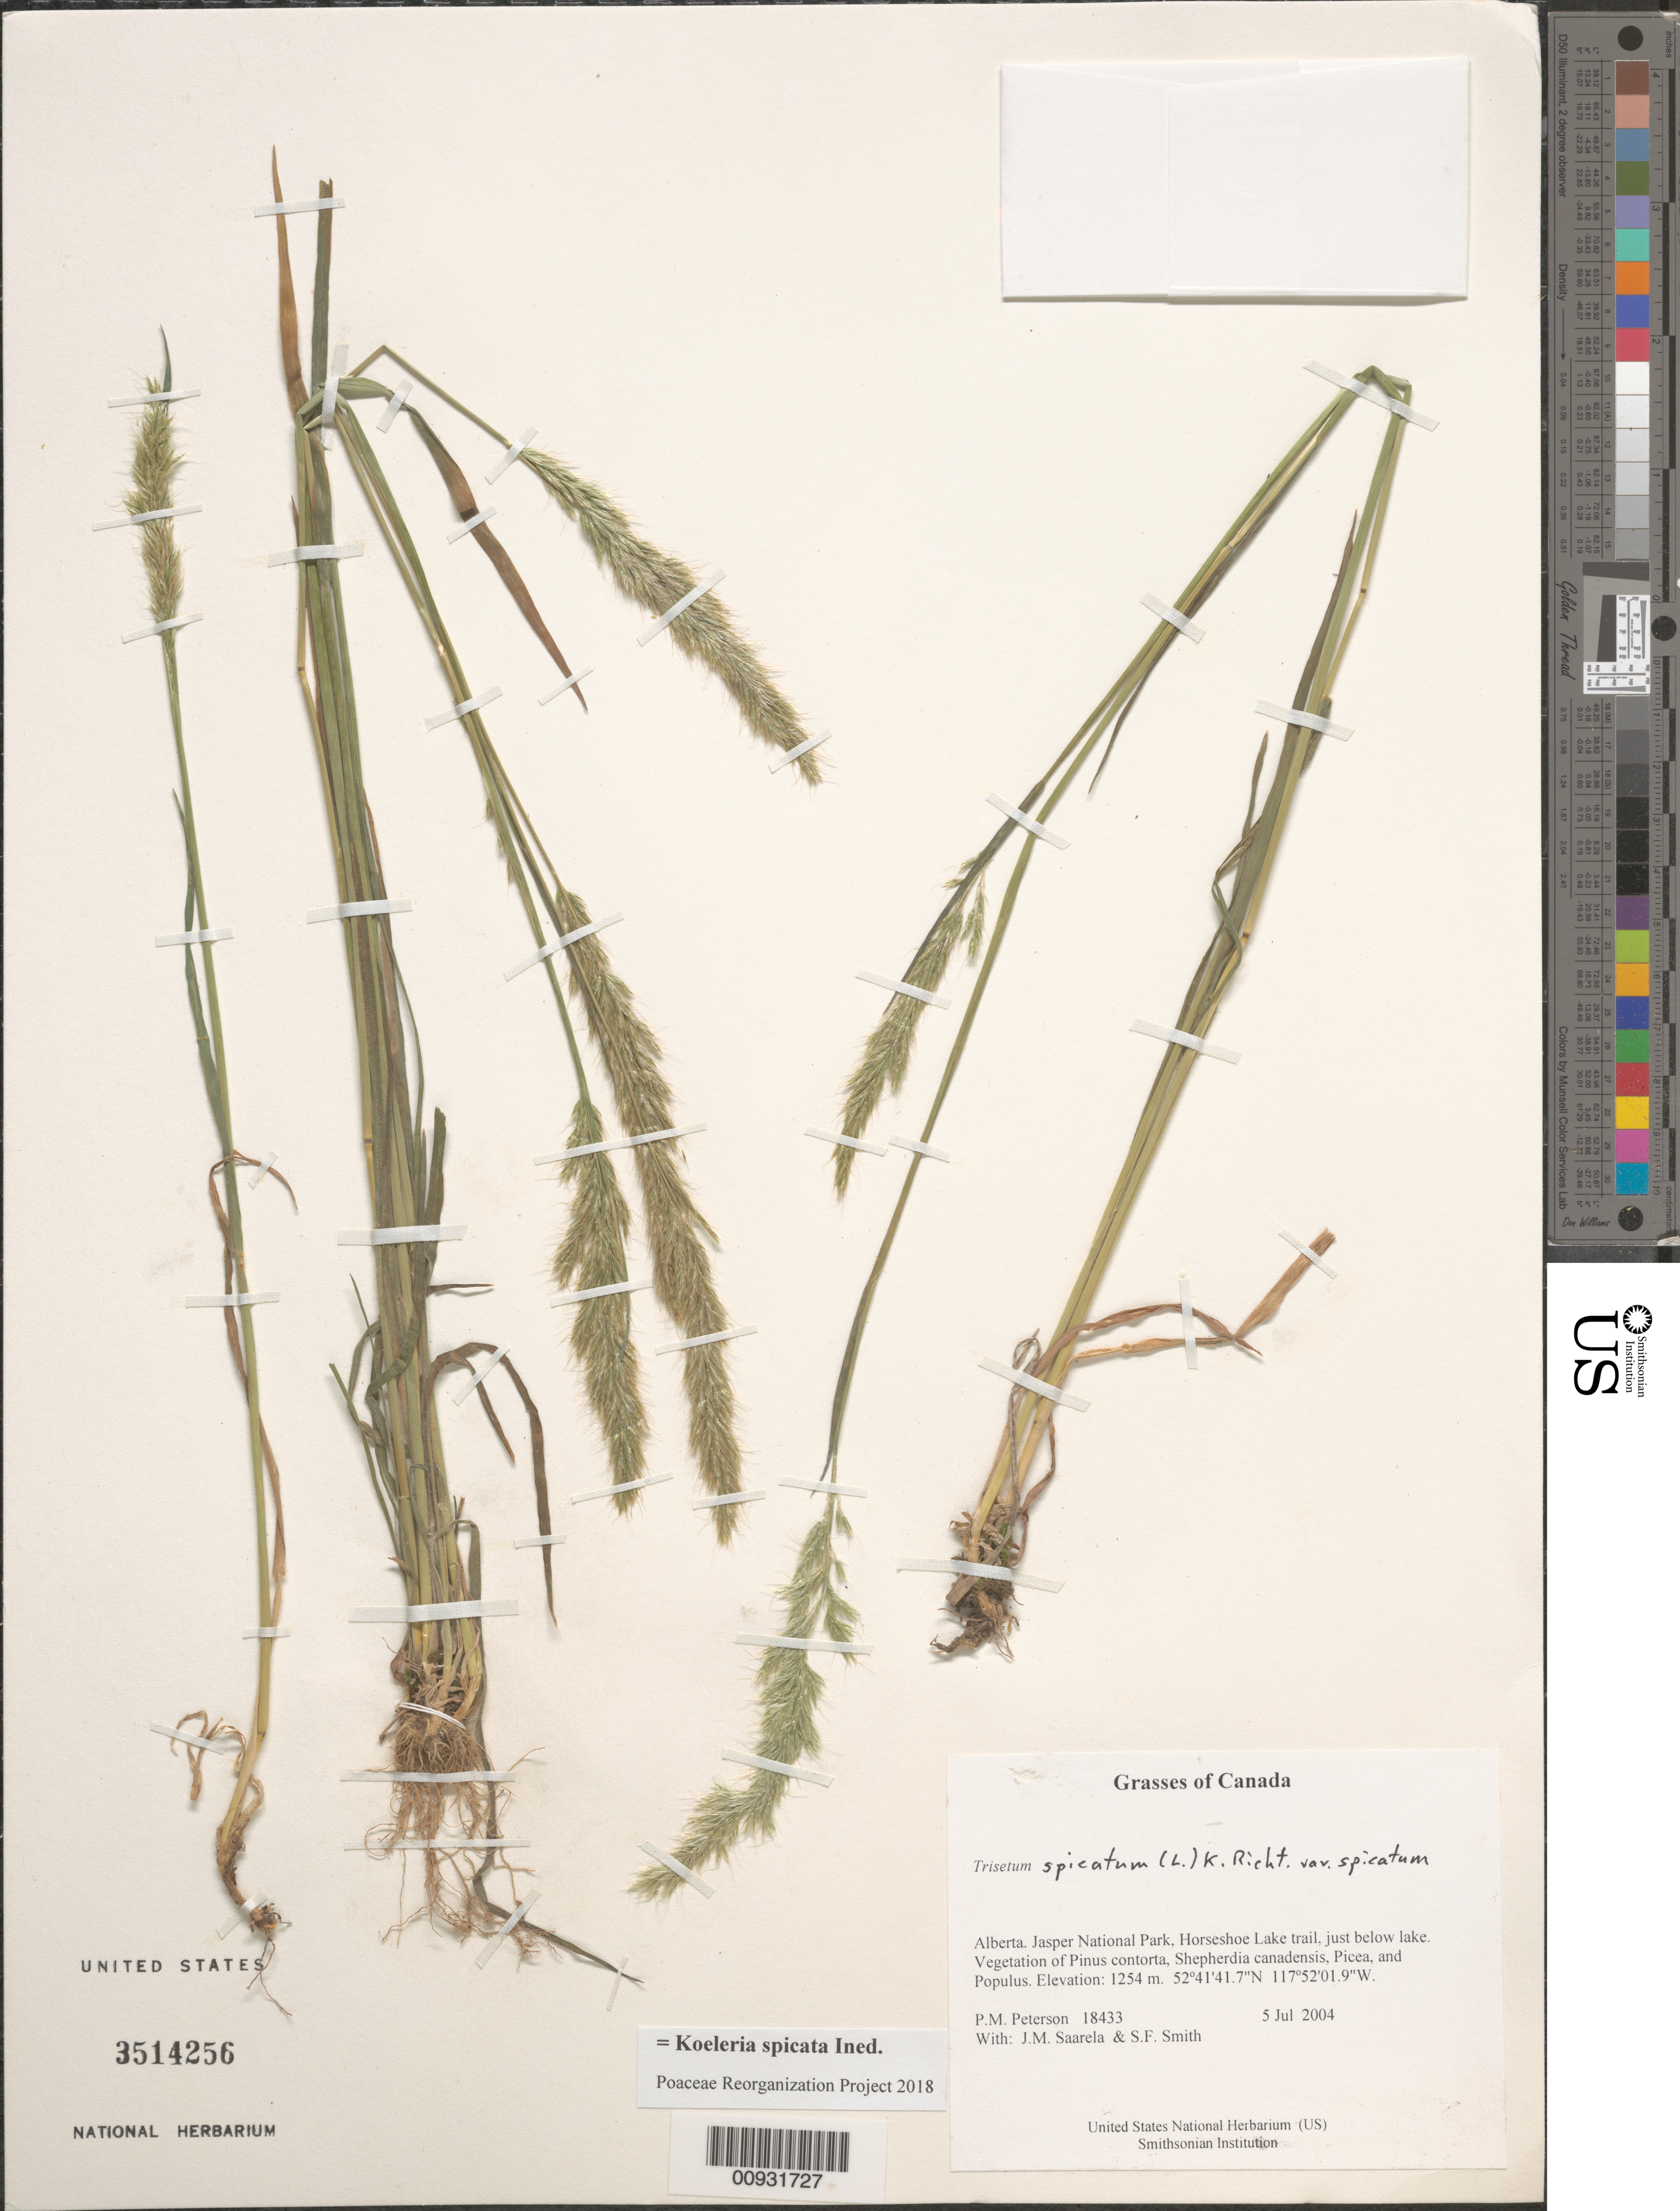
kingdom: Plantae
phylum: Tracheophyta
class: Liliopsida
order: Poales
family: Poaceae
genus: Koeleria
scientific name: Koeleria spicata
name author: (L.) Barberá et al.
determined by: Poaceae Reorganization Project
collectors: P. M. Peterson, J. Saarela & S.F. Smith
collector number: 18433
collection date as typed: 05 Jul 2004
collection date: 2004-07-05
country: Canada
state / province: Alberta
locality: Jasper National Park, Horseshoe Lake trail, just below lake. Vegetation of Pinus contorta, Shepherdia canadensis, Picea, and Populus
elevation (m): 1254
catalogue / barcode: US 3514256